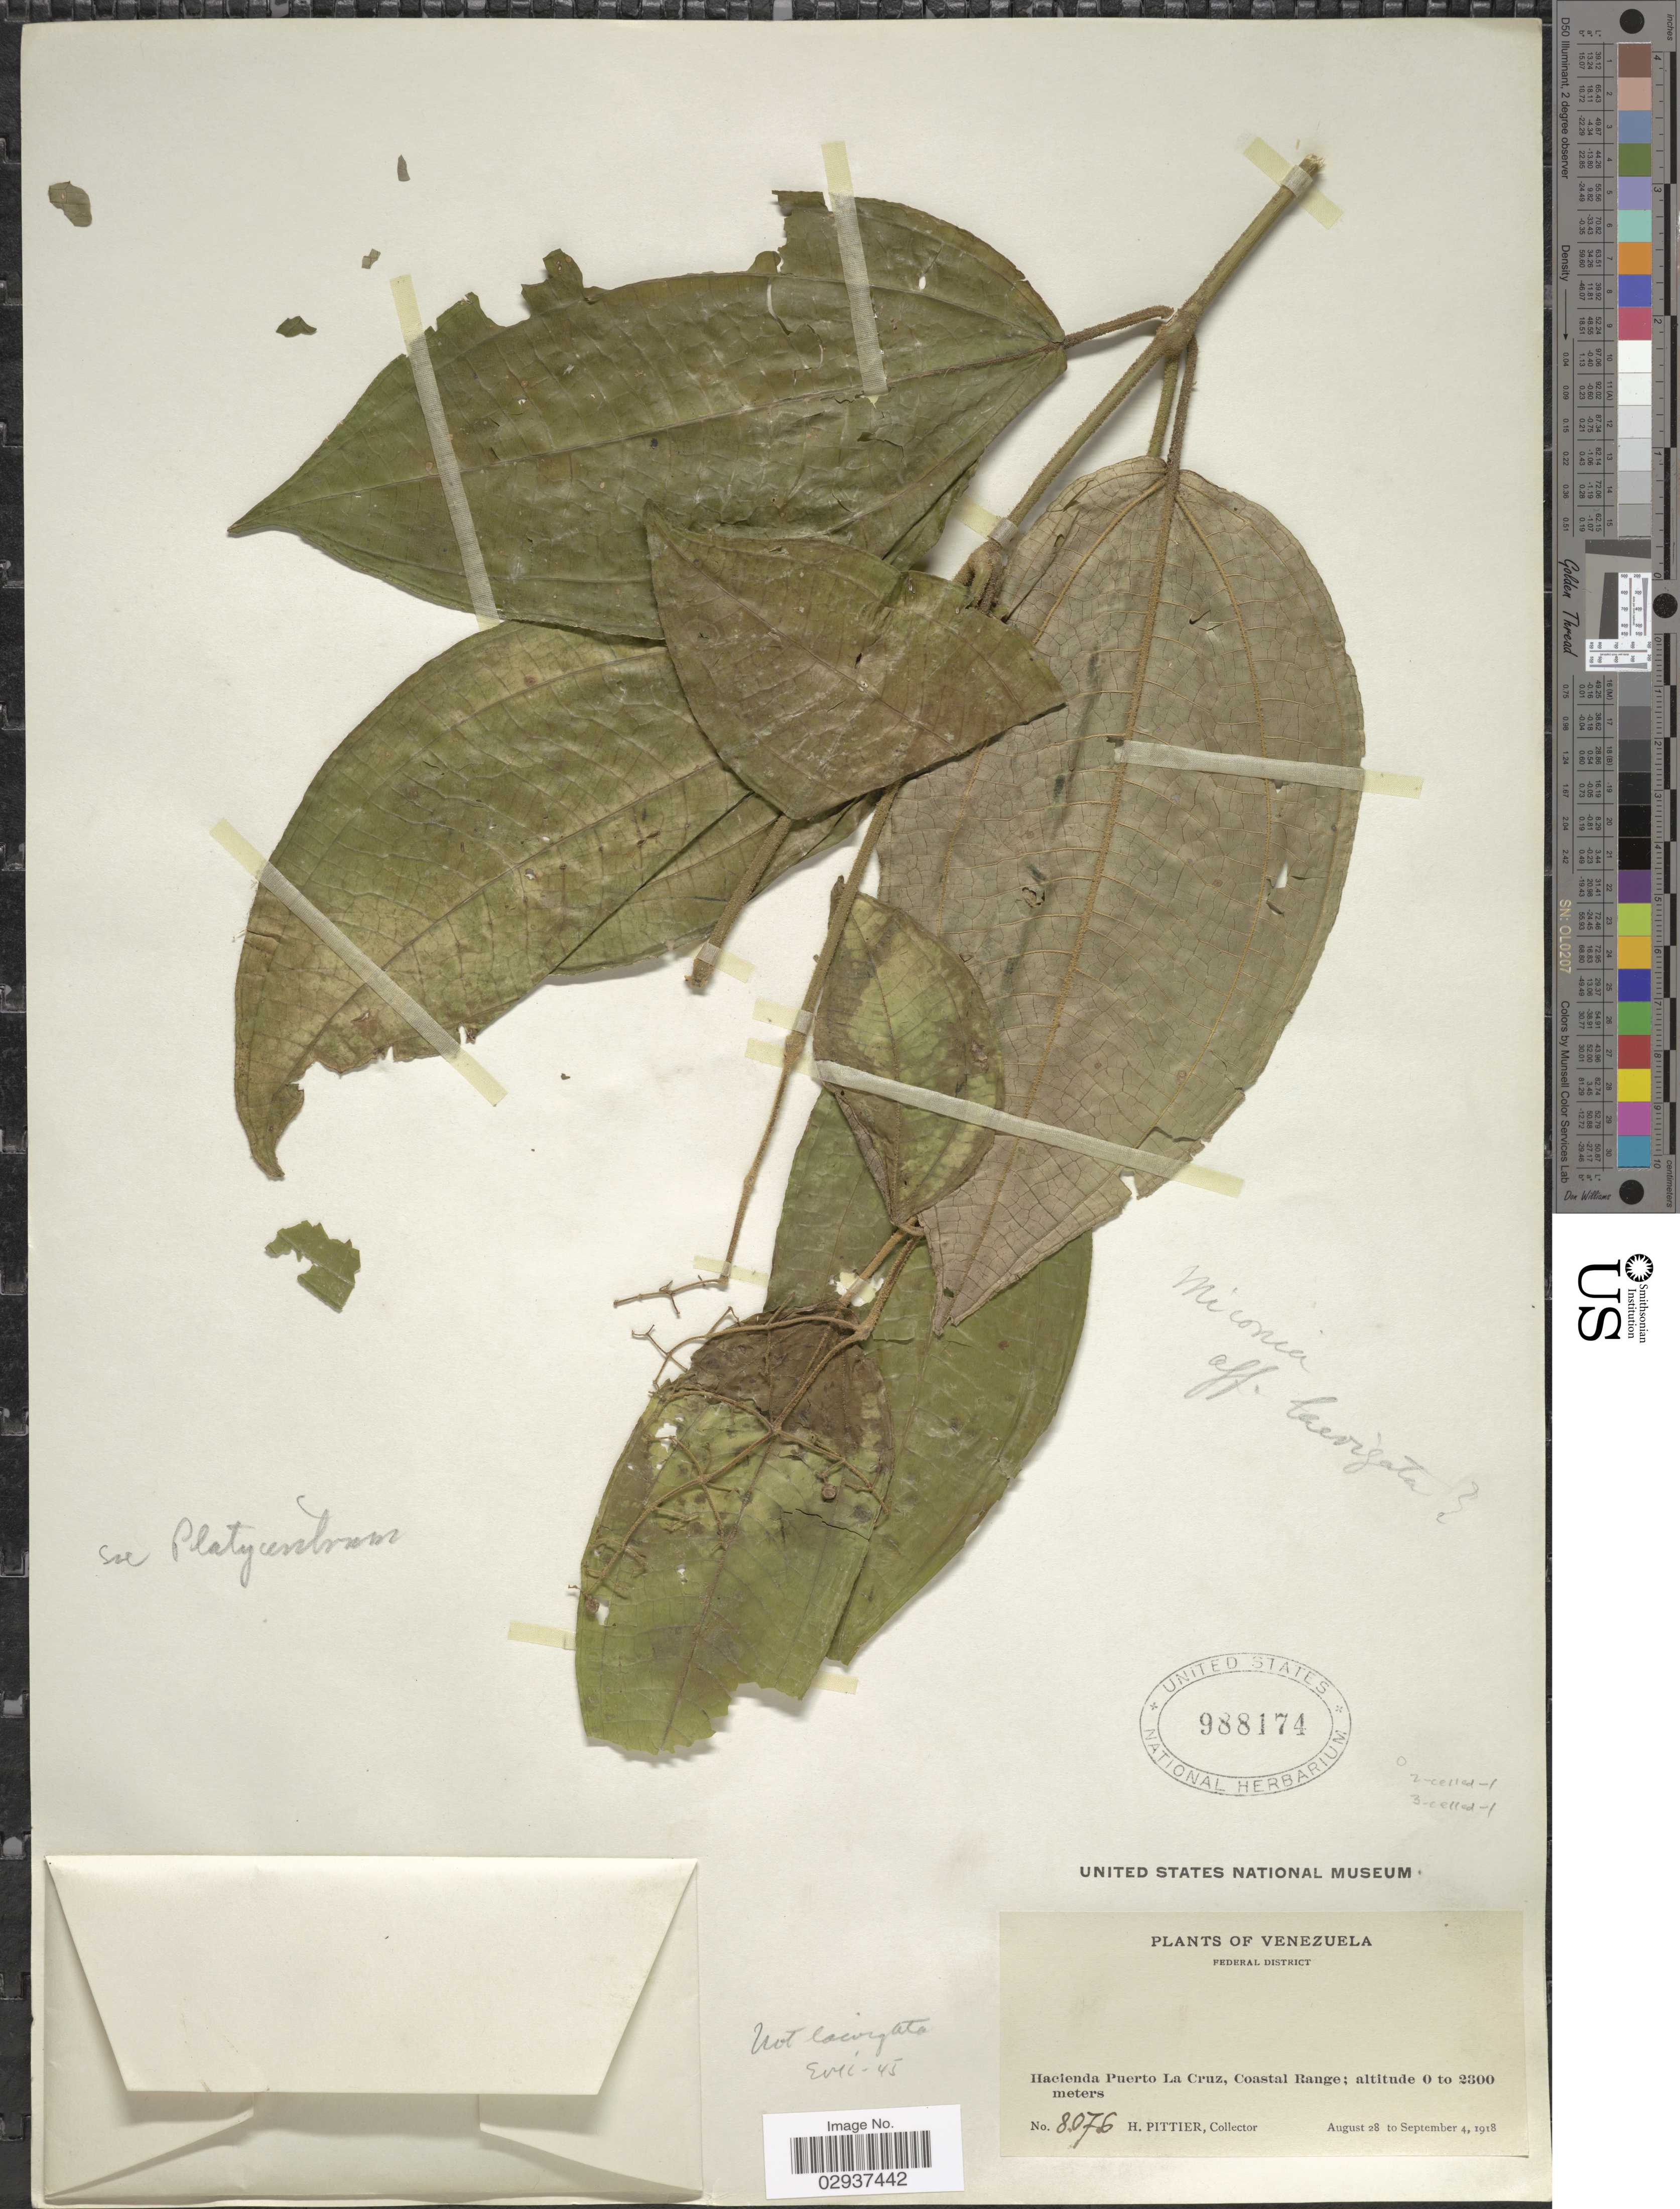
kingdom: Plantae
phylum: Tracheophyta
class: Magnoliopsida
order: Myrtales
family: Melastomataceae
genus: Miconia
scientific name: Miconia centrodesma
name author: Naudin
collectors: H. F. Pittier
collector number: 8076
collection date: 1918-08-28/1918-09-04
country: Venezuela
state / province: Distrito Federal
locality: Federal District. Hacienda Puerto La Cruz, Coastal Range.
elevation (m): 0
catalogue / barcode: US 988174